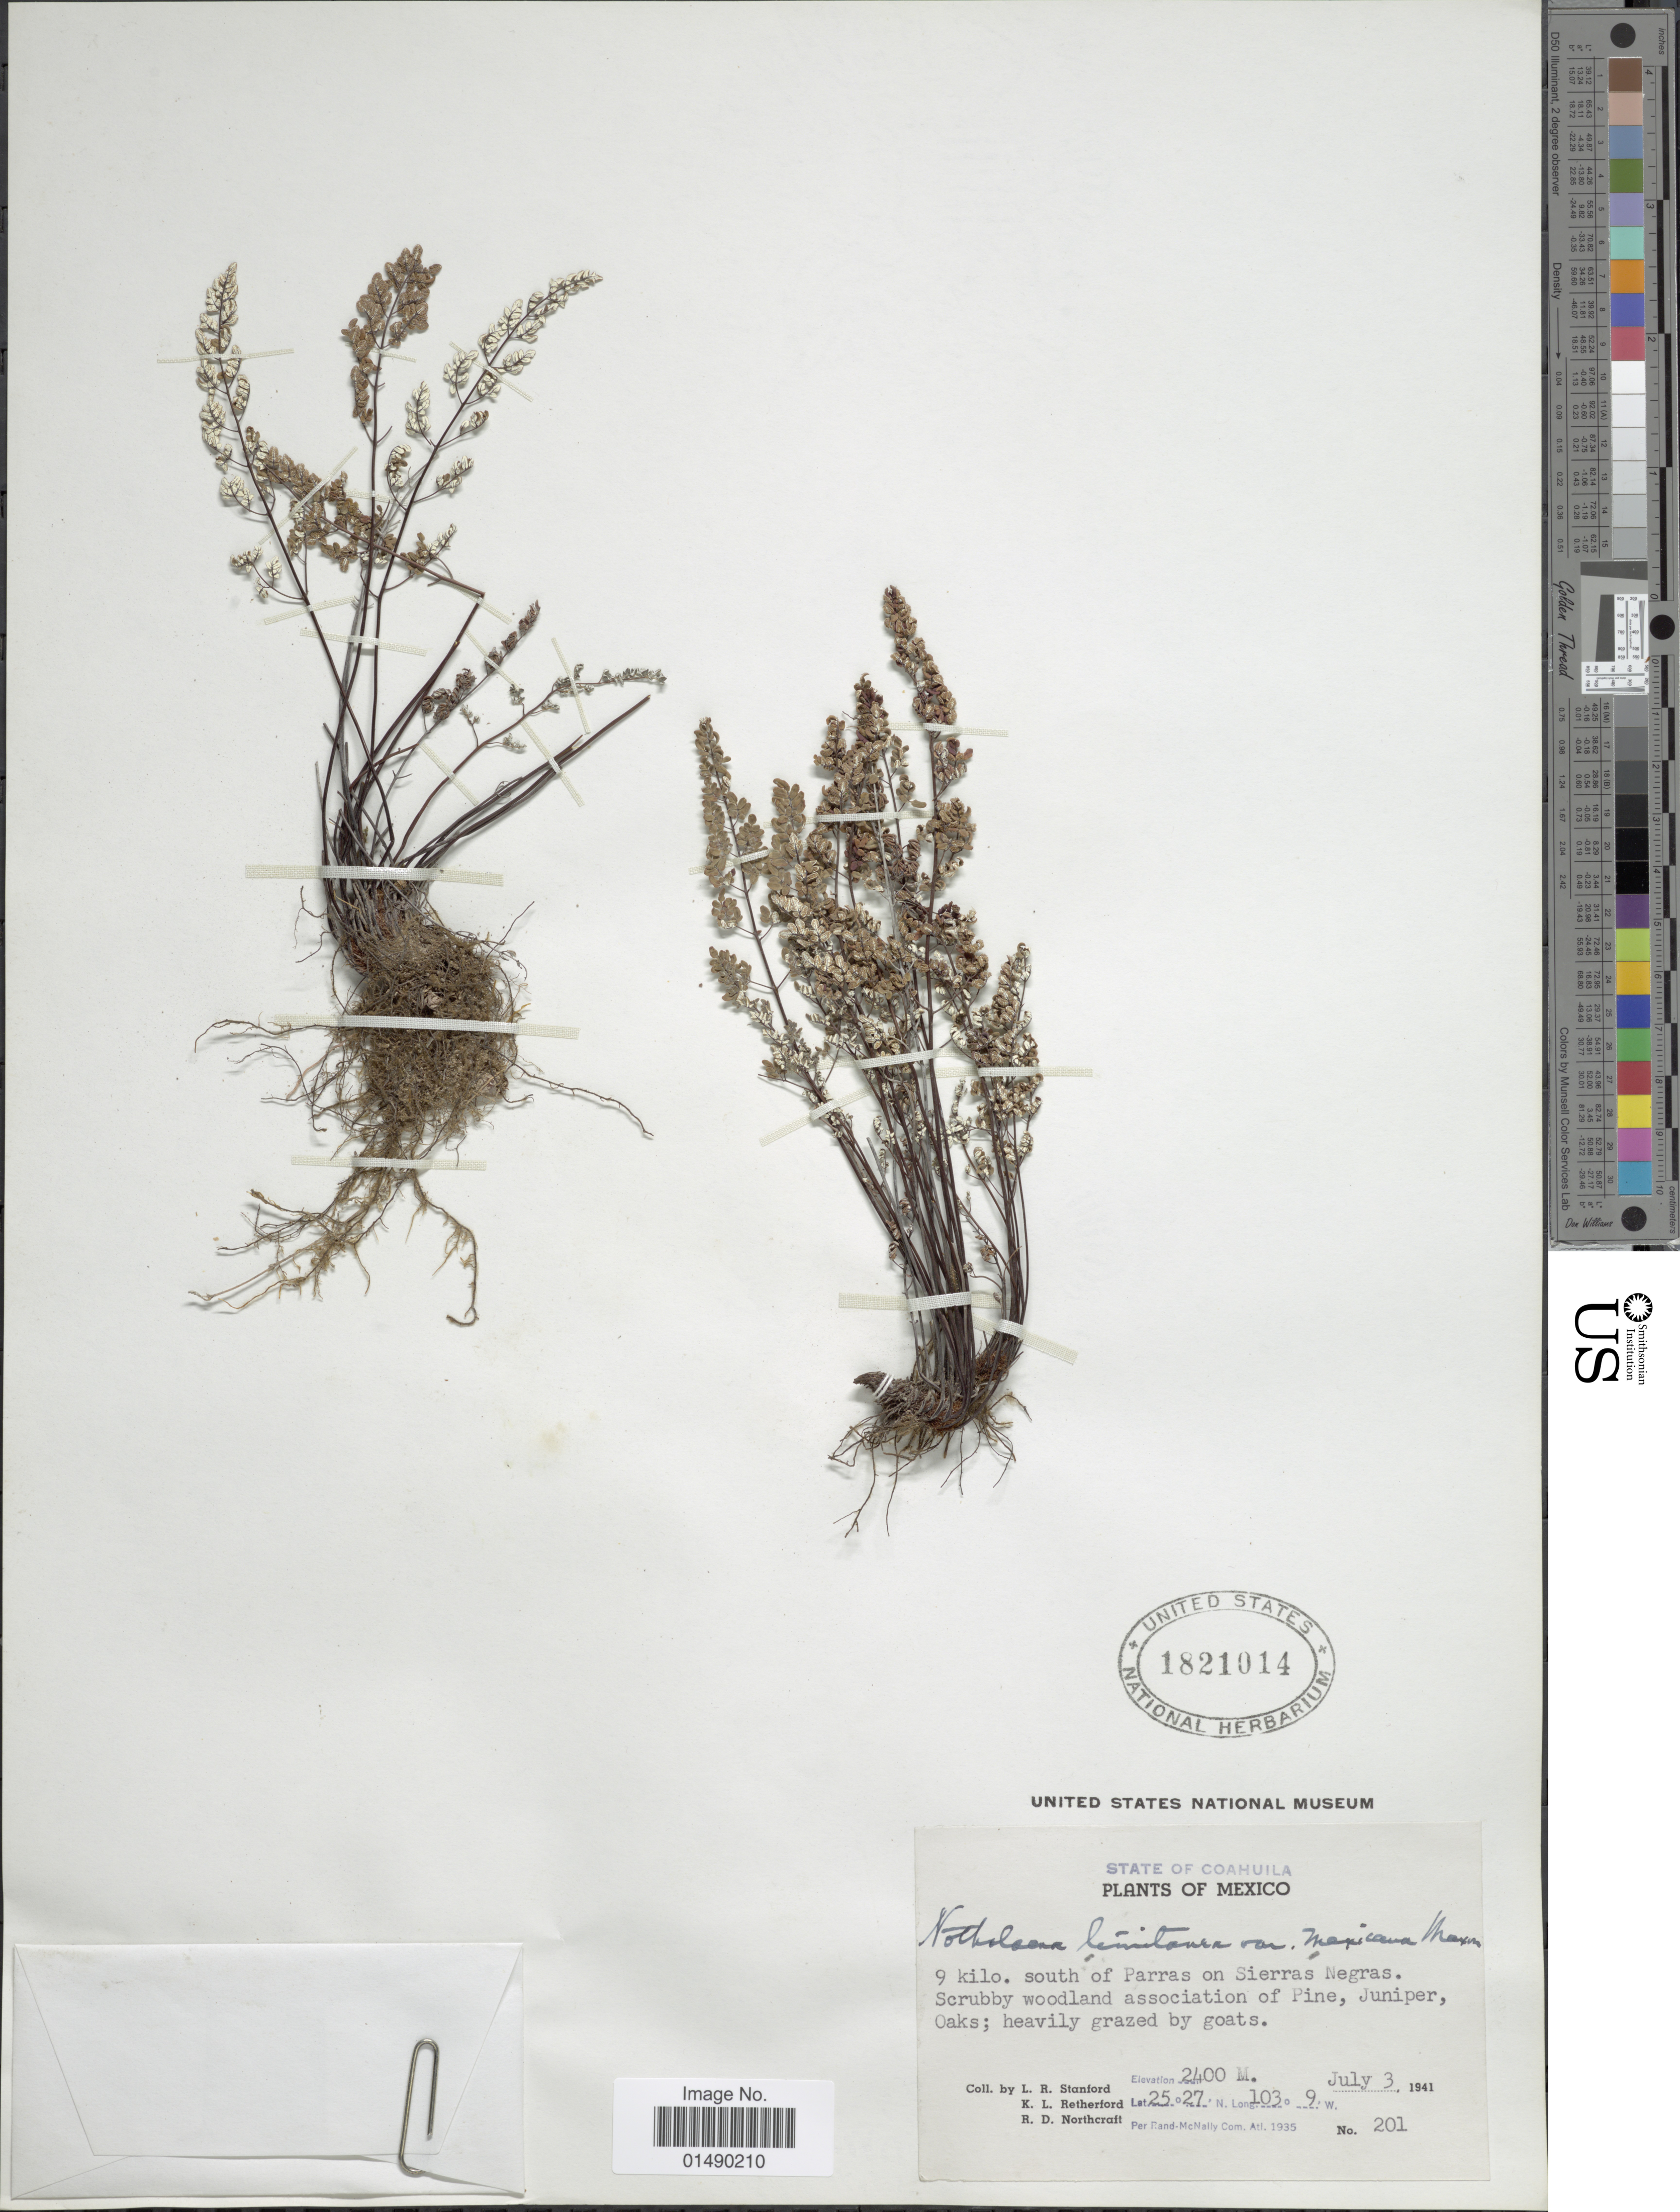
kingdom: Plantae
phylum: Tracheophyta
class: Polypodiopsida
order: Polypodiales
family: Pteridaceae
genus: Argyrochosma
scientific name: Argyrochosma limitanea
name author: (Maxon) Windham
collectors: L. R. Stanford, K. Retherford & R. Northcraft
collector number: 201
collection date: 1941-07-03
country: Mexico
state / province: Coahuila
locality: Mexico, 9 kilo. south of Parras on Sierras Negras.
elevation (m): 2400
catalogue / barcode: US 1821014